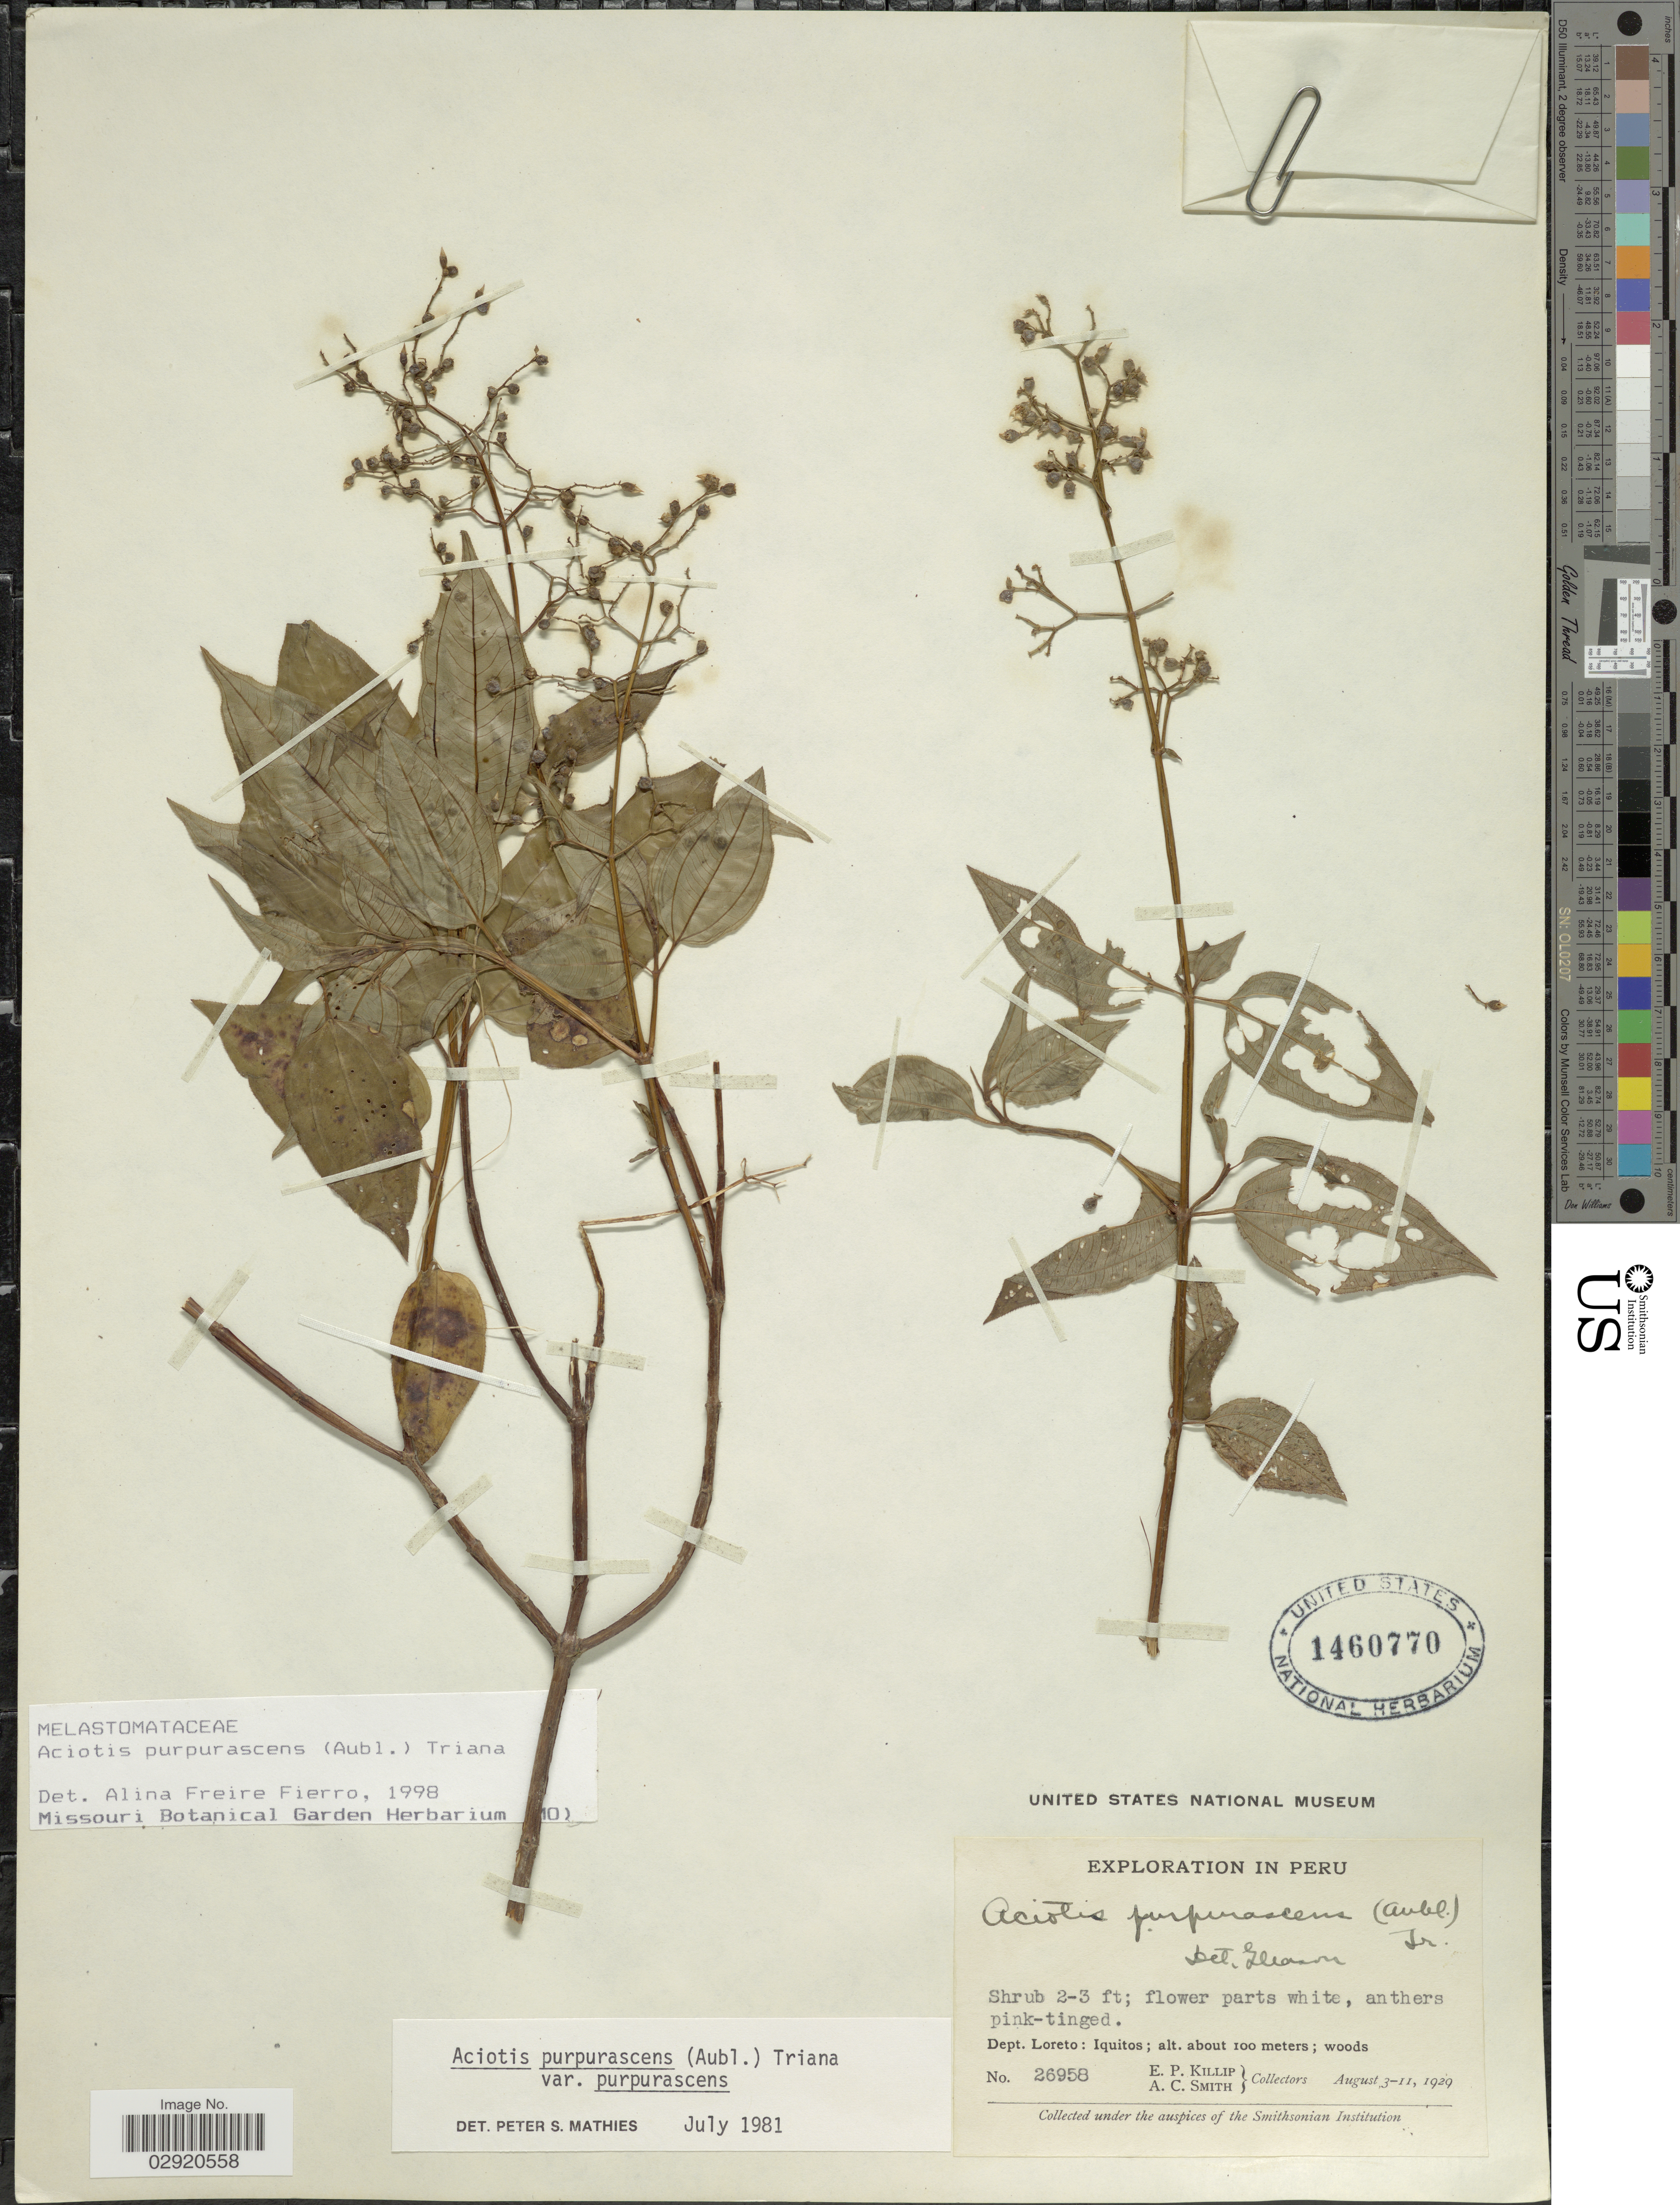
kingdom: Plantae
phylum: Tracheophyta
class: Magnoliopsida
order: Myrtales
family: Melastomataceae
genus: Aciotis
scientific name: Aciotis purpurascens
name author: (Aubl.) Triana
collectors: E. P. Killip & A. C. Smith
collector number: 26958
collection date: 1929-08-03/1929-08-11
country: Peru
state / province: Loreto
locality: Dept. Loreto: Iquitos.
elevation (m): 100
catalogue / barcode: US 1460770